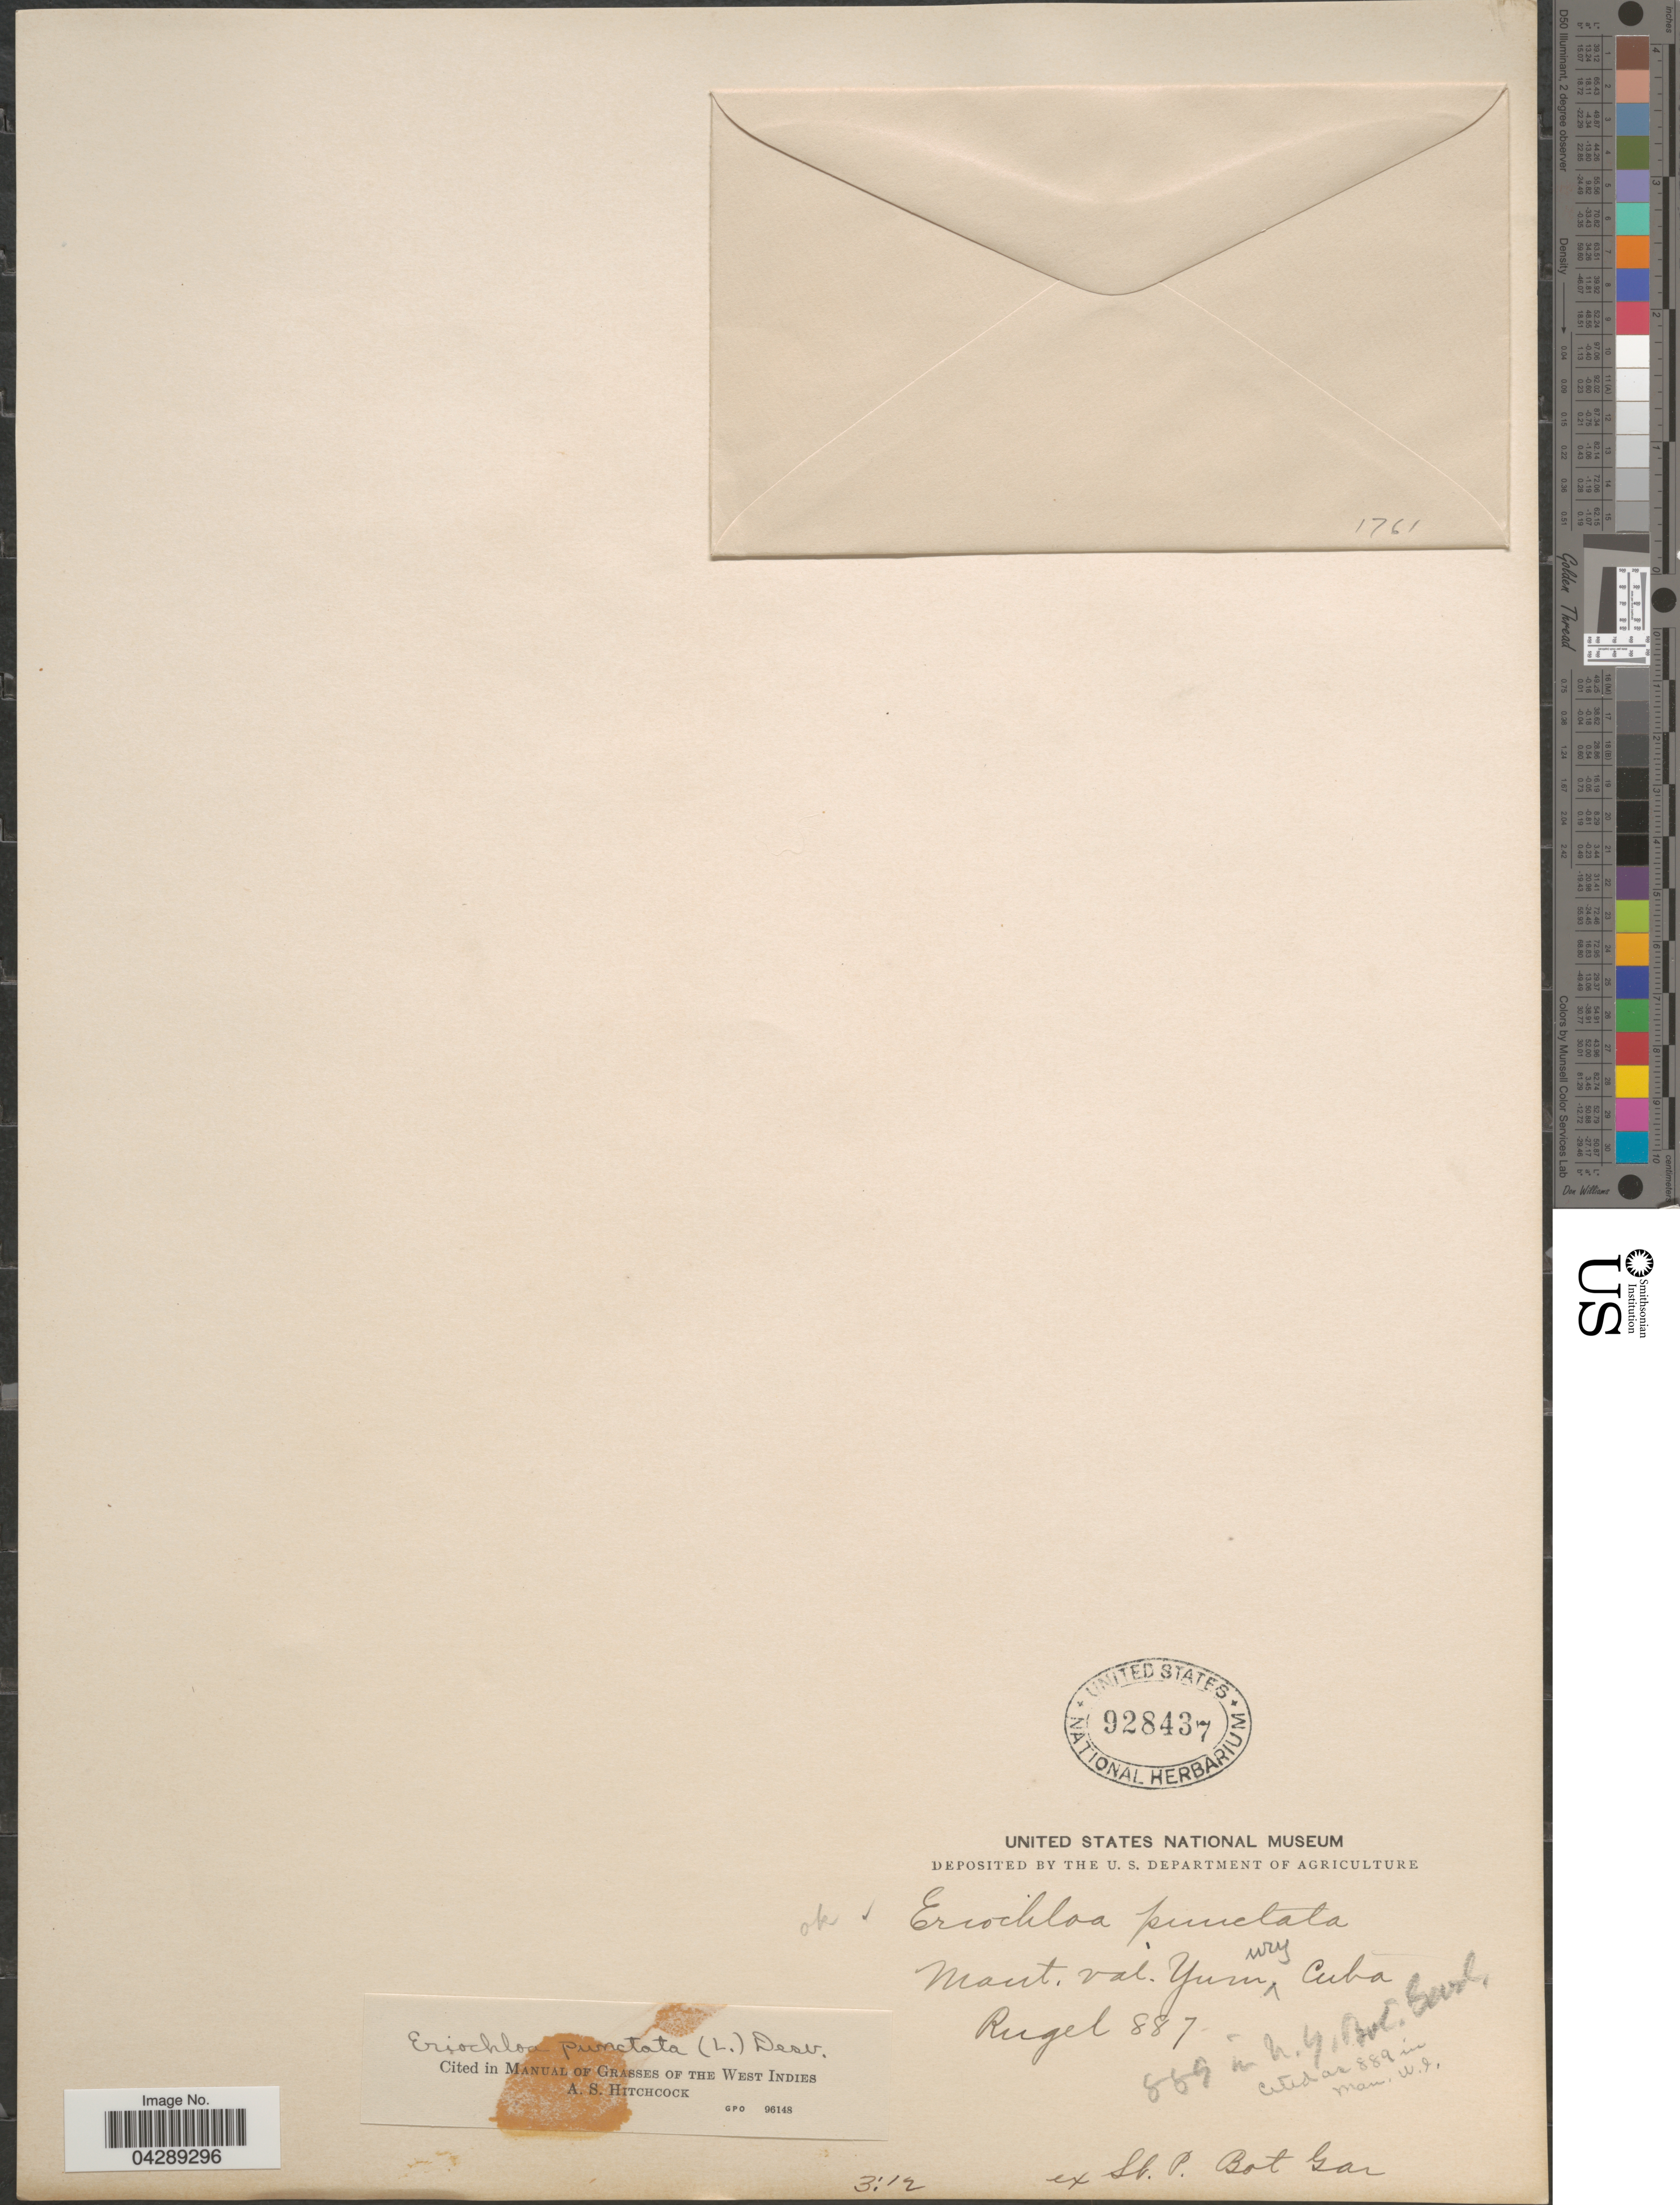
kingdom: Plantae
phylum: Tracheophyta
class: Liliopsida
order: Poales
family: Poaceae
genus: Eriochloa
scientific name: Eriochloa punctata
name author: (L.) Desv. ex Ham.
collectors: Rugel, --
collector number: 887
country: Cuba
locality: Mont. val. Yum.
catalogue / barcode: US 928437